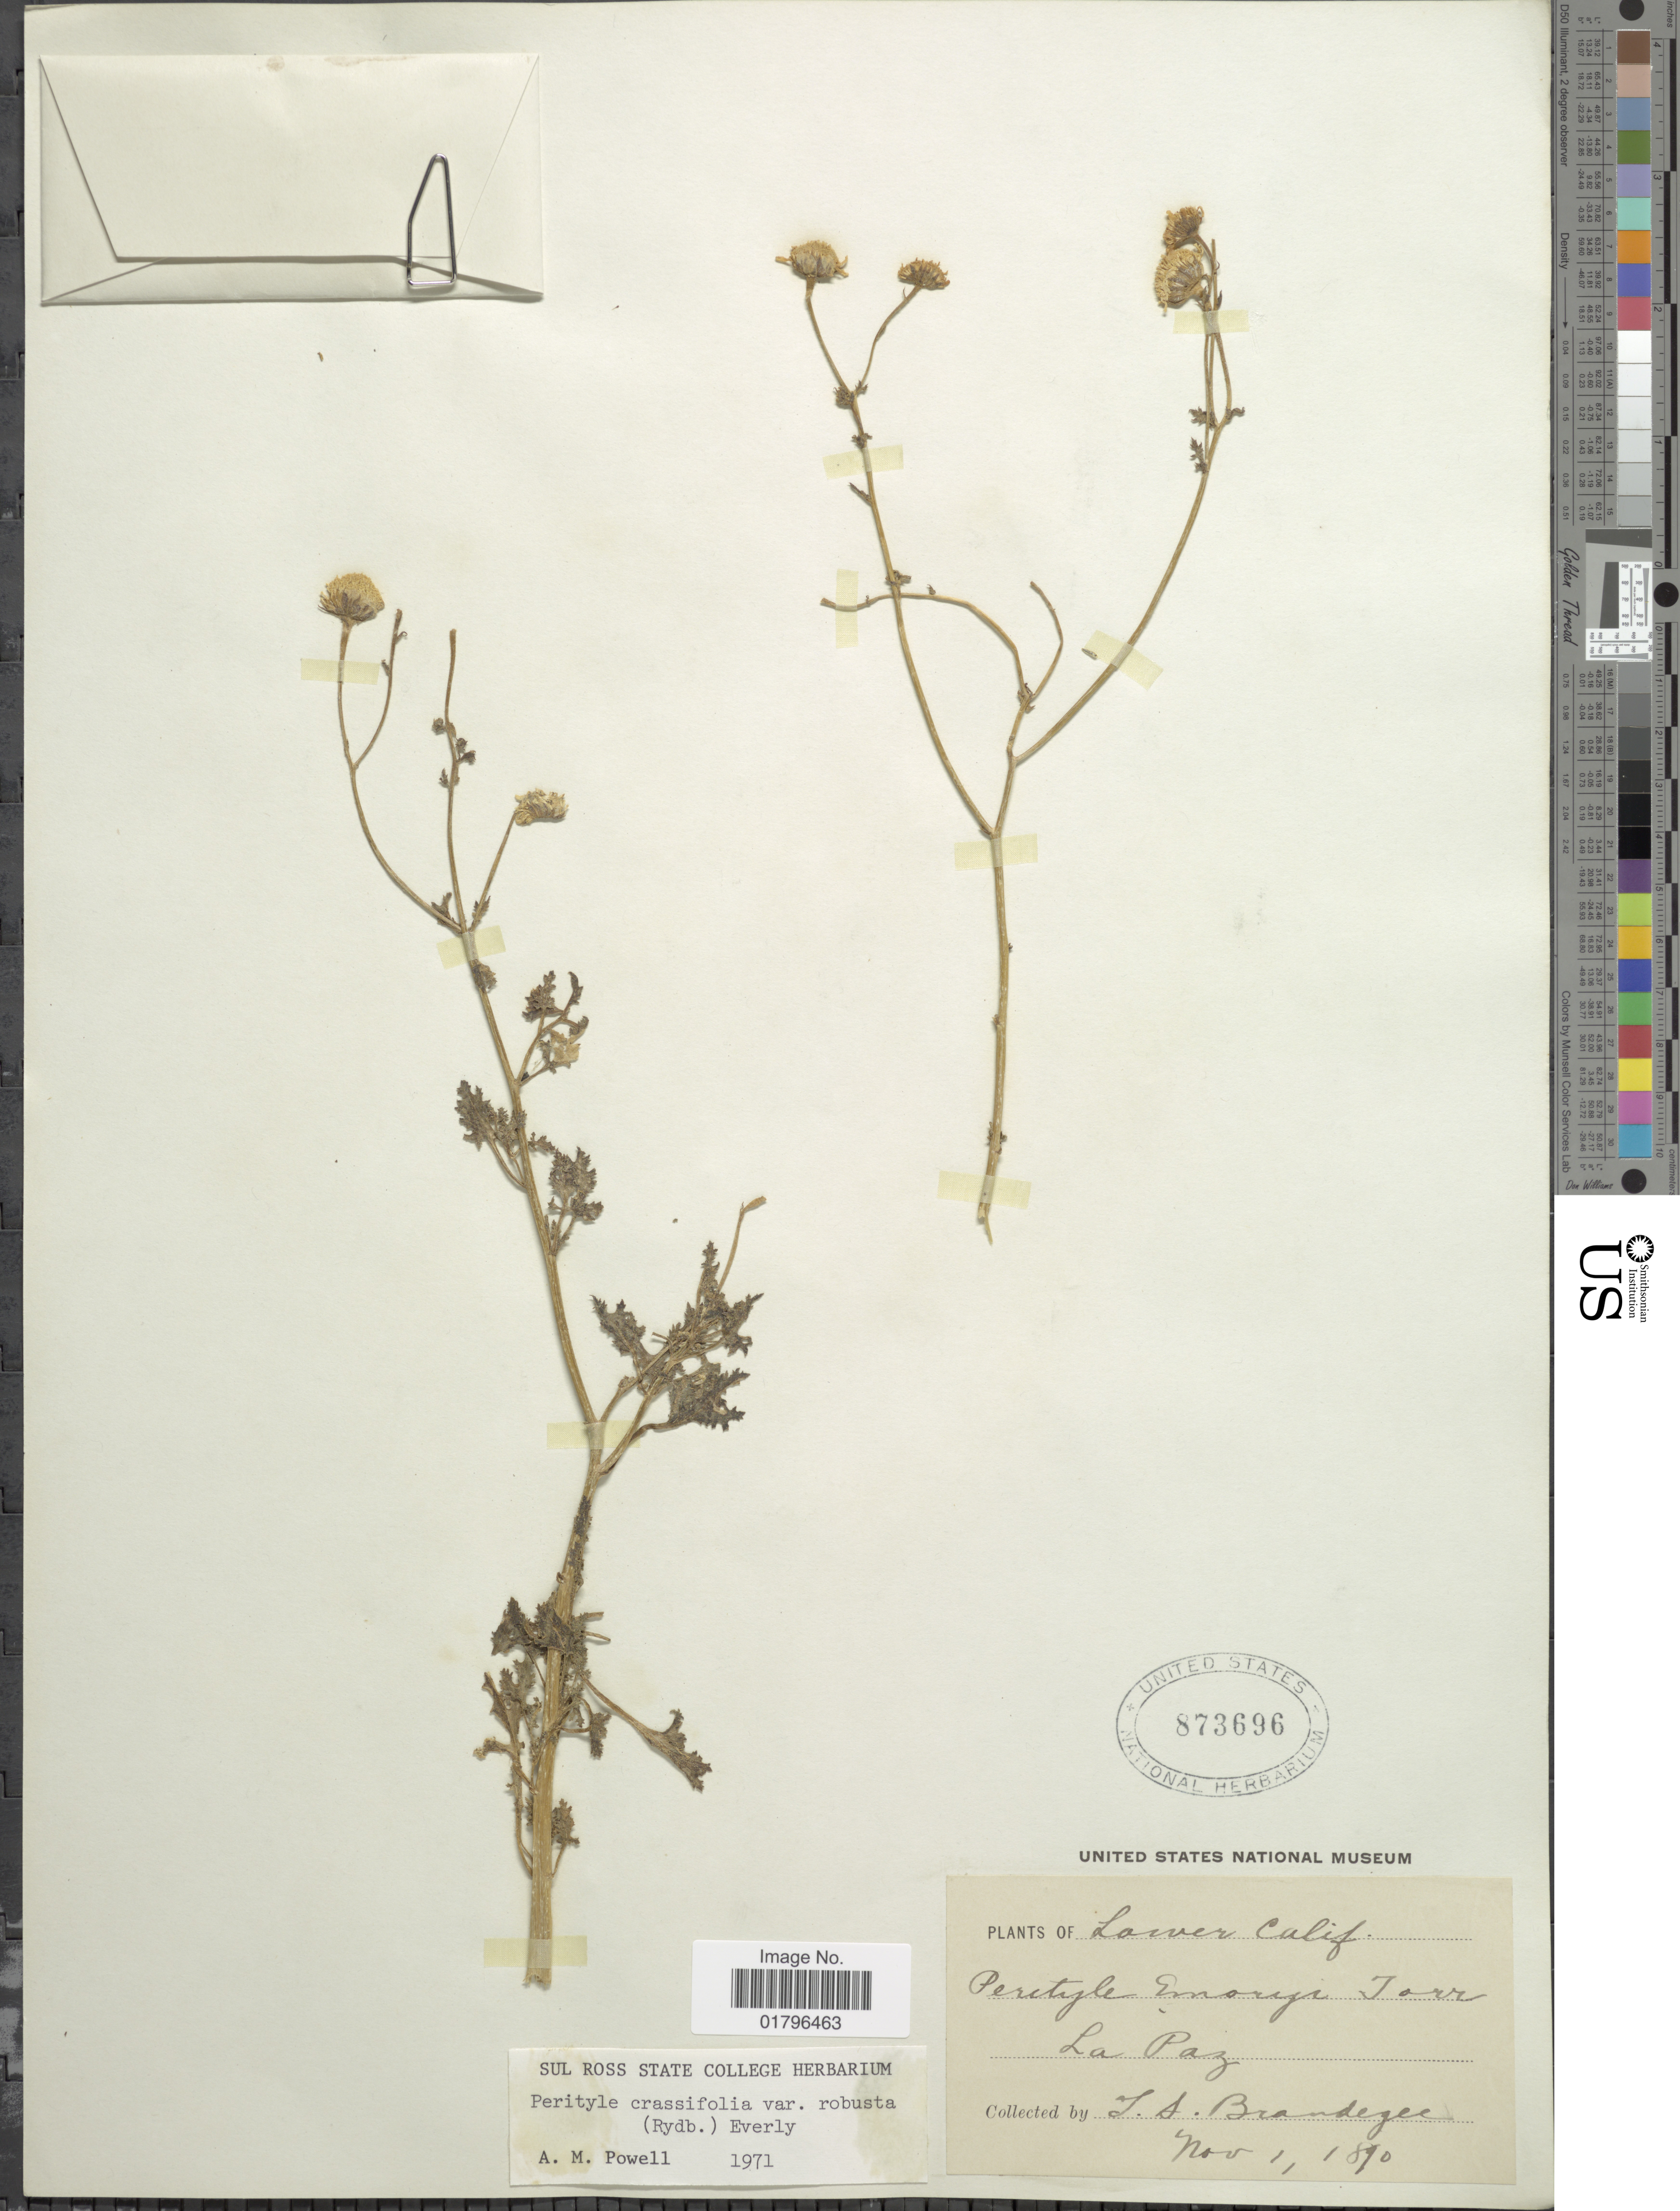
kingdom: Plantae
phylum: Tracheophyta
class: Magnoliopsida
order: Asterales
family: Asteraceae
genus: Perityle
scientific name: Perityle crassifolia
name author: Brandegee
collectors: T. S. Brandegee (herbarium)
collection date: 1890-11-01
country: Mexico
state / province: Baja California Sur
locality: Lower Calif. La Paz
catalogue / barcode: US 873696